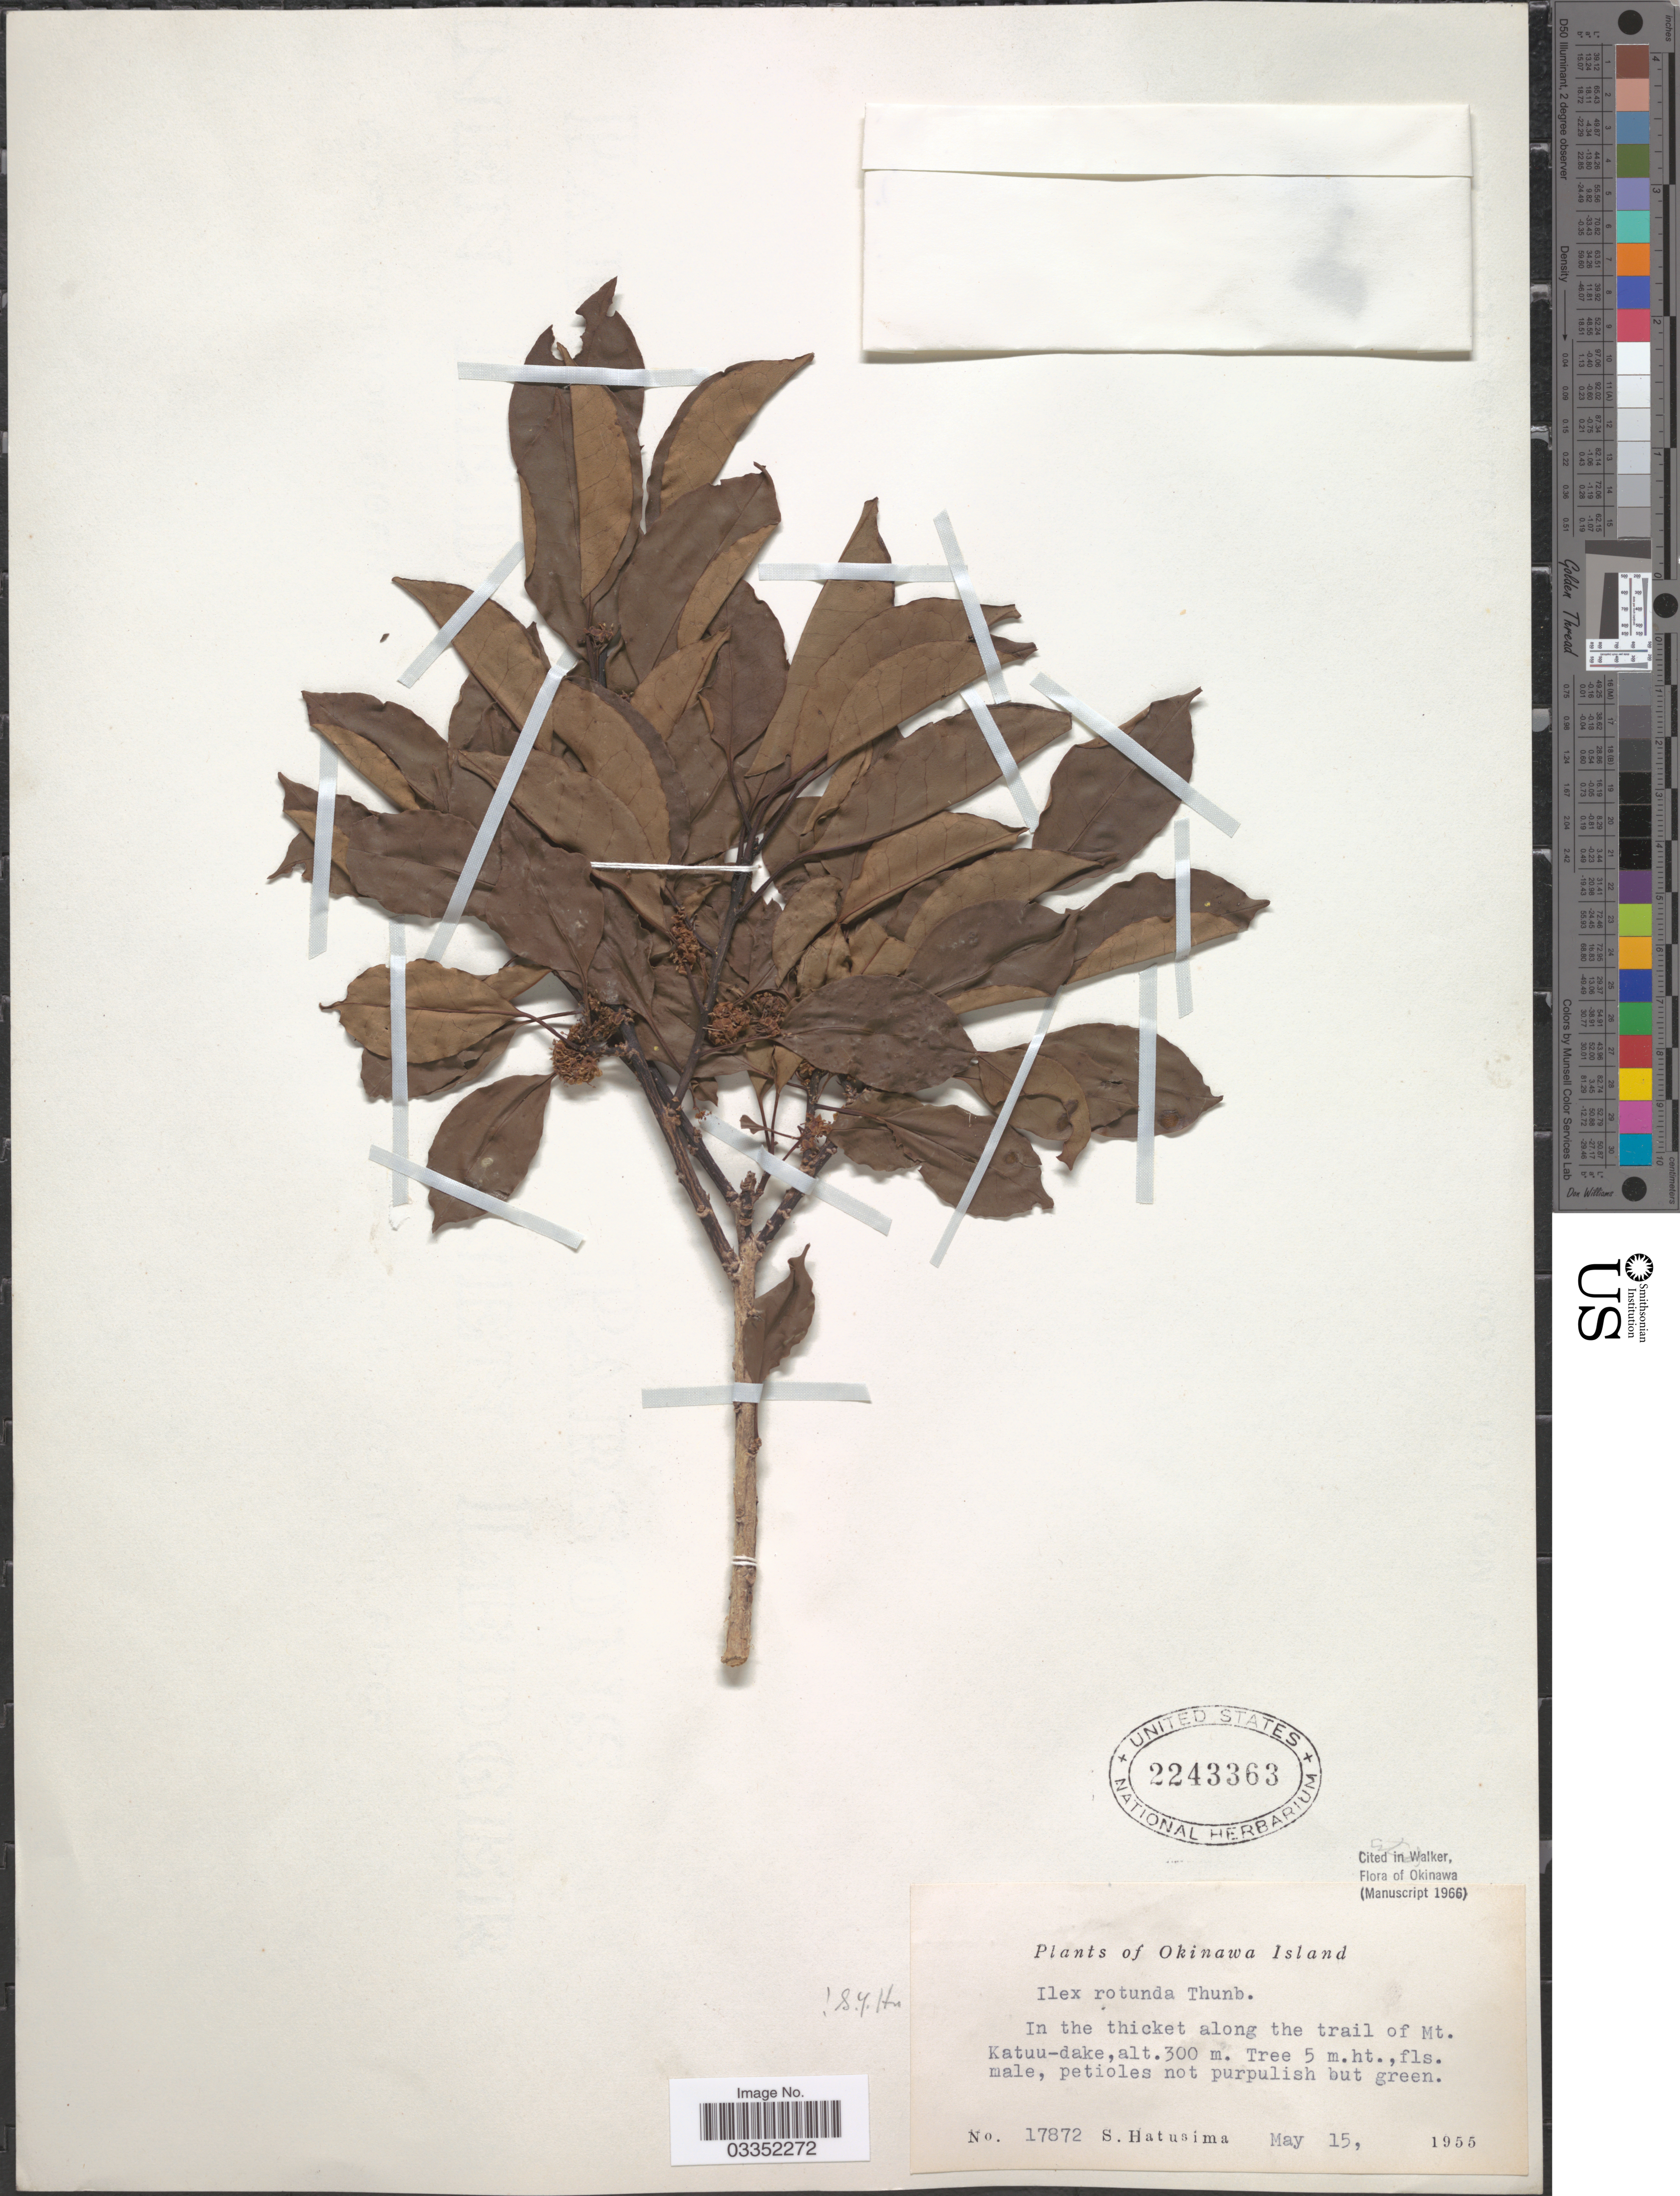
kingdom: Plantae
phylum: Tracheophyta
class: Magnoliopsida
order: Aquifoliales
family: Aquifoliaceae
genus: Ilex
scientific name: Ilex rotunda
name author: Thunb.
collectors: S. Hatusima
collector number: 17872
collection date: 1955-05-15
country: Japan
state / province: Okinawa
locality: In the thicket along the trail of Mt. Katuu-dake.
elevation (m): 300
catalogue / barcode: US 2243363